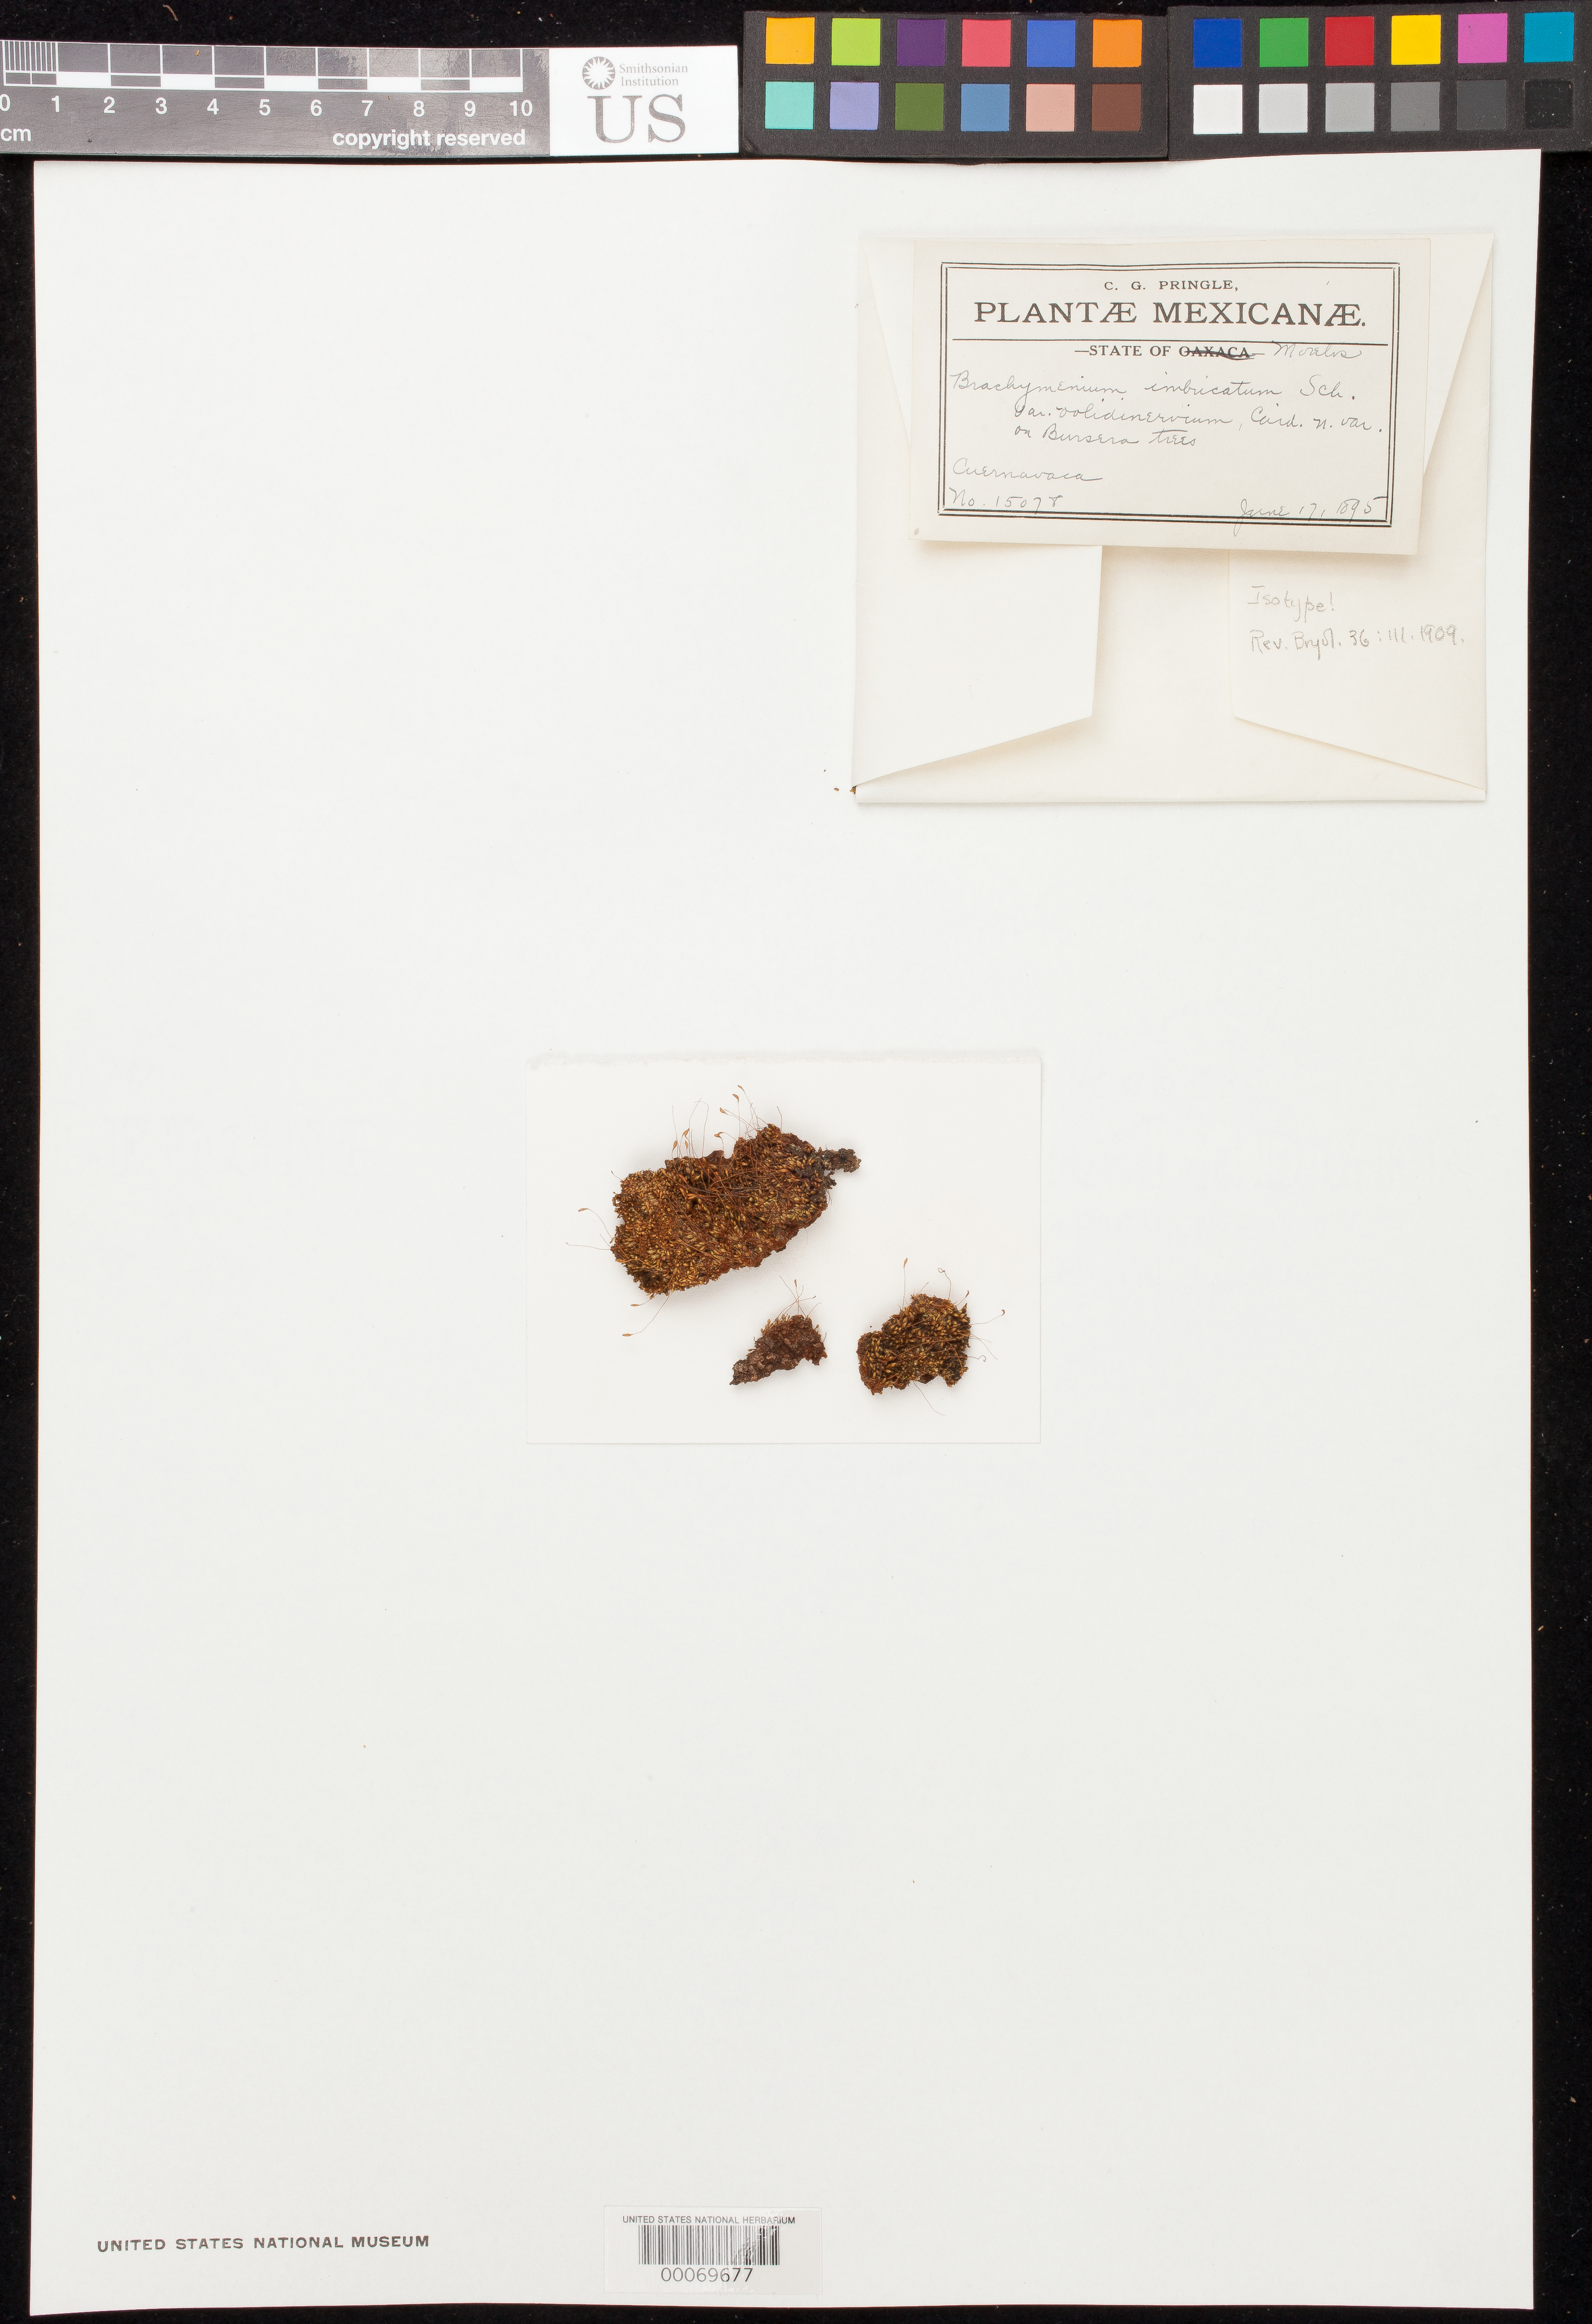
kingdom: Plantae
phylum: Bryophyta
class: Bryopsida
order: Bryales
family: Bryaceae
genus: Brachymenium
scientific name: Brachymenium imbricatum var. validinervium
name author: Cardot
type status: Isotype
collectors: C. G. Pringle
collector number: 15078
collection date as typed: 17 Jun 1895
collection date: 1895-06-17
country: Mexico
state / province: Morelos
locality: Cuernavaca.